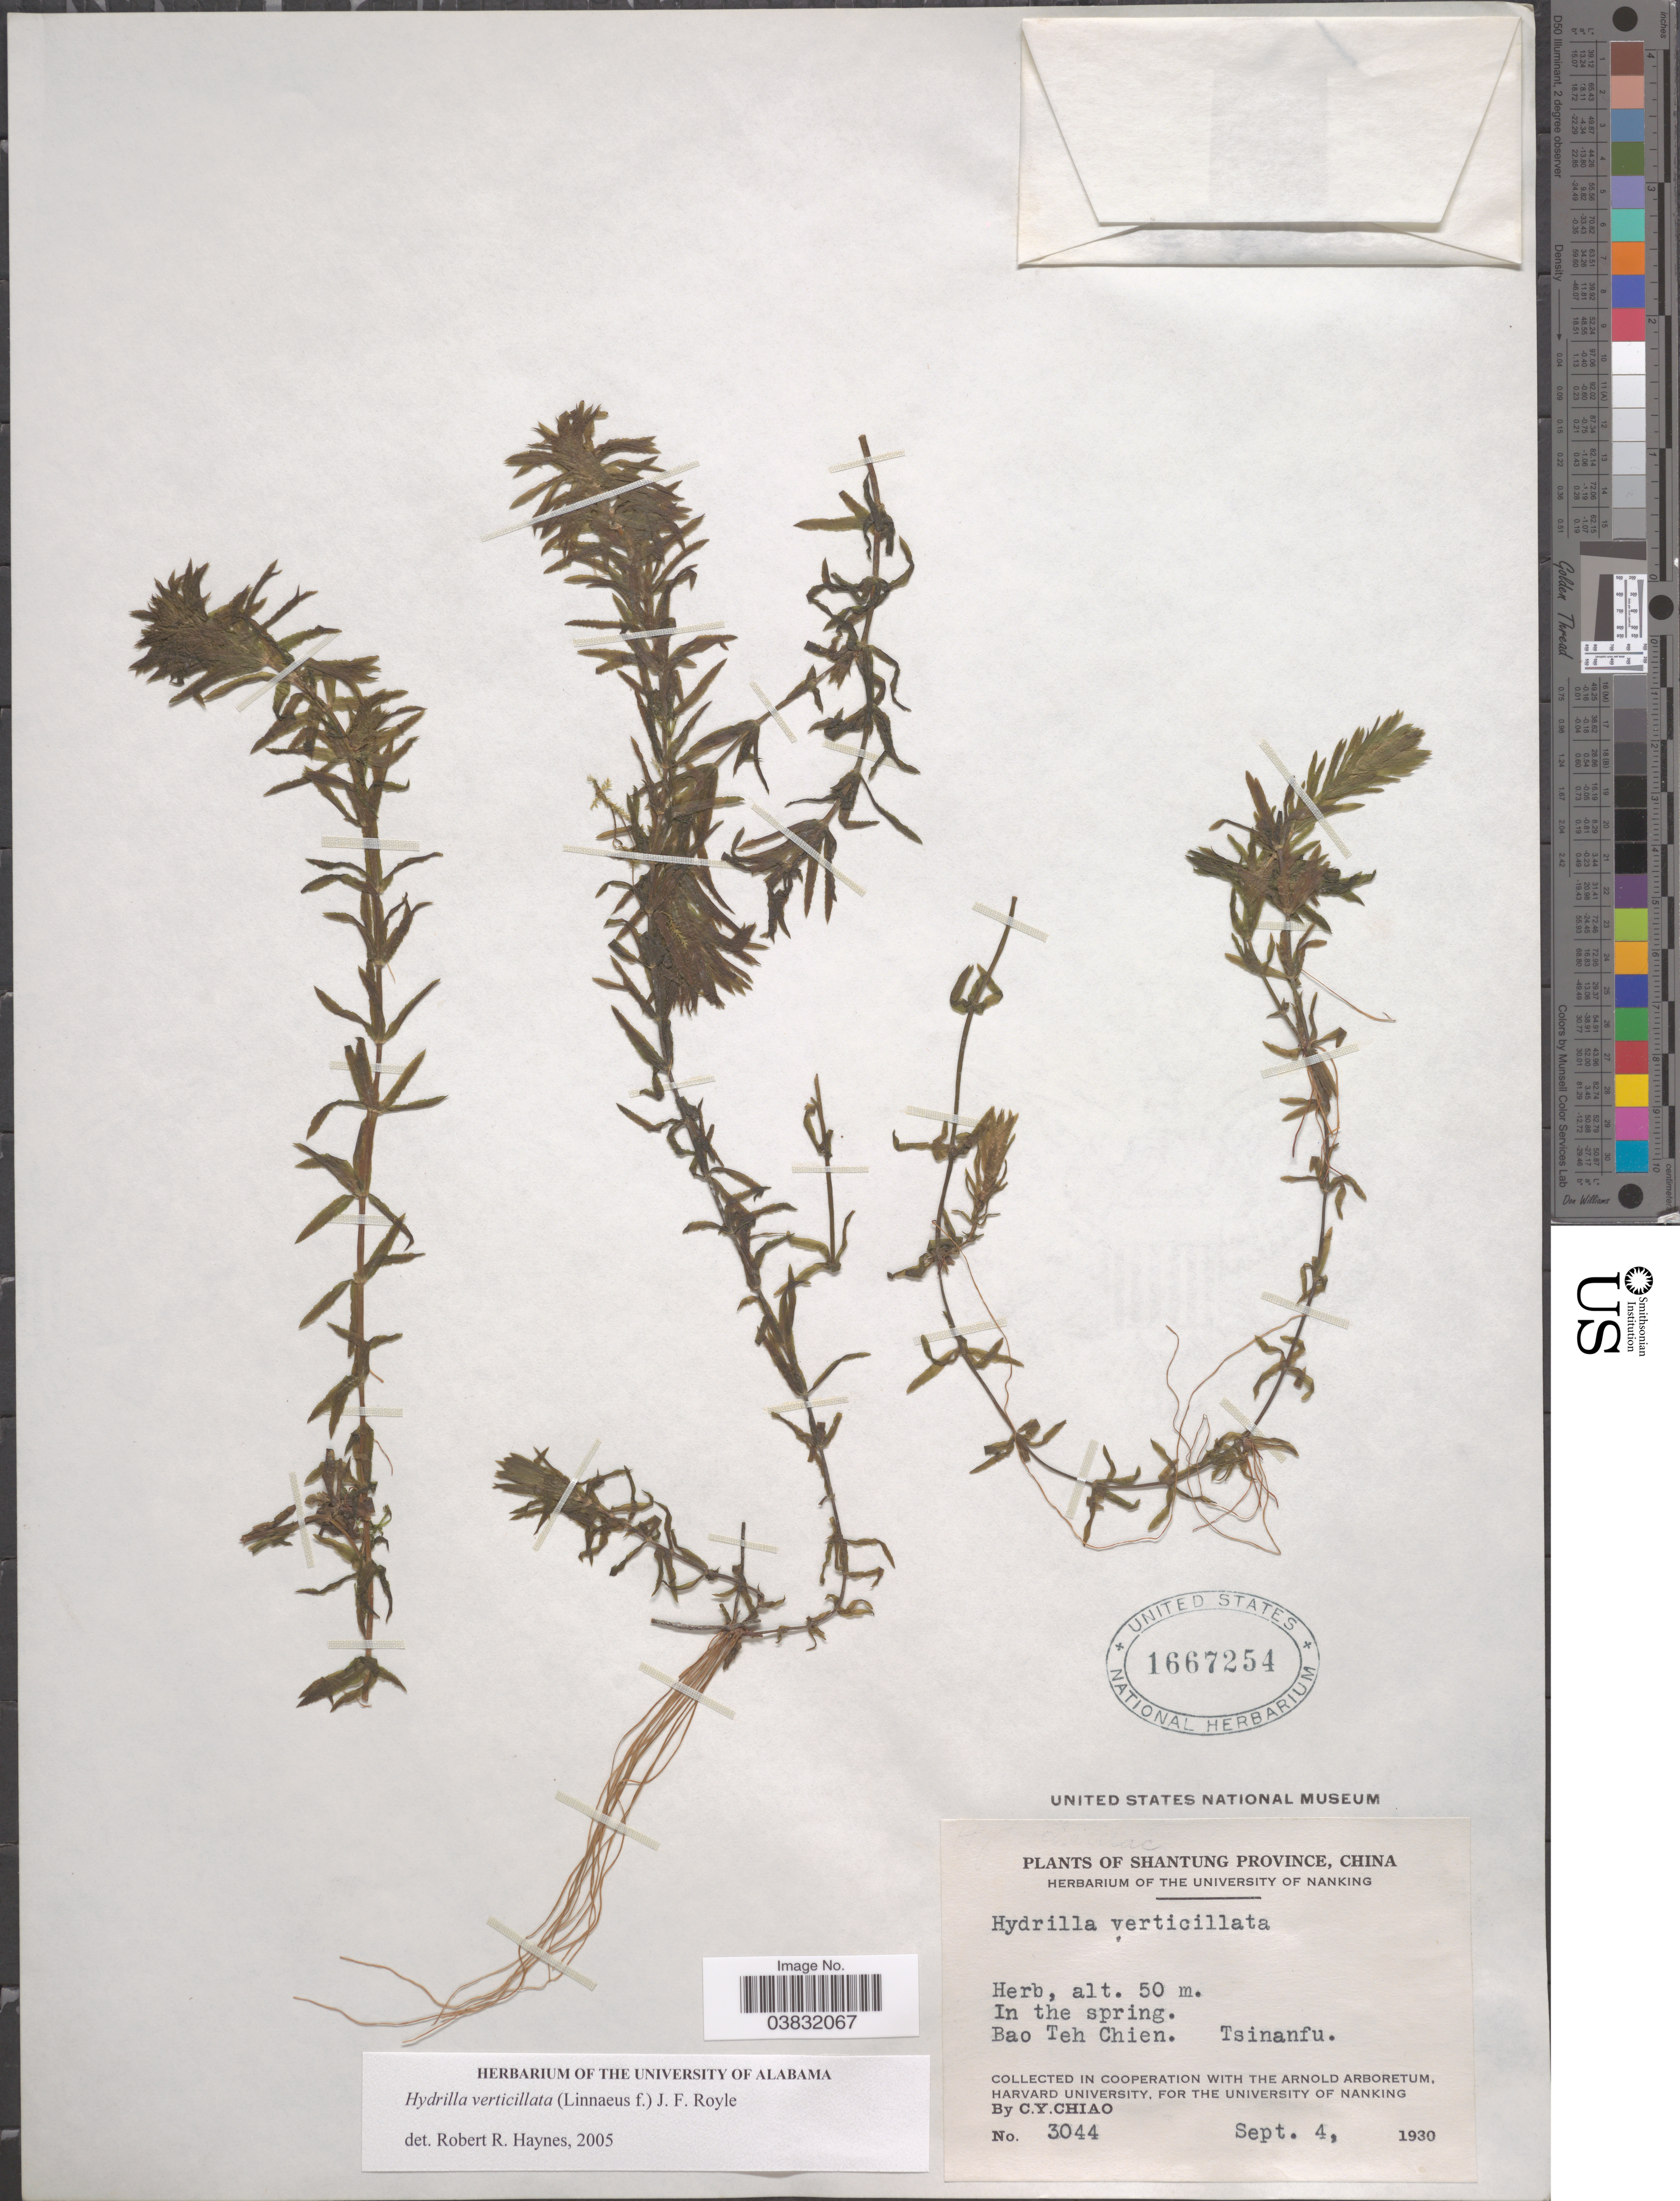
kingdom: Plantae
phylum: Tracheophyta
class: Liliopsida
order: Alismatales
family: Hydrocharitaceae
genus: Hydrilla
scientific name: Hydrilla verticillata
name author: (L. f.) Royle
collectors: C. Y. Chiao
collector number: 3044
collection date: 1930-09-04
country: China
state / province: Shandong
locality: Shantung Province. Bao Teh Chien. Tsinanfu.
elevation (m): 50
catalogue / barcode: US 1667254